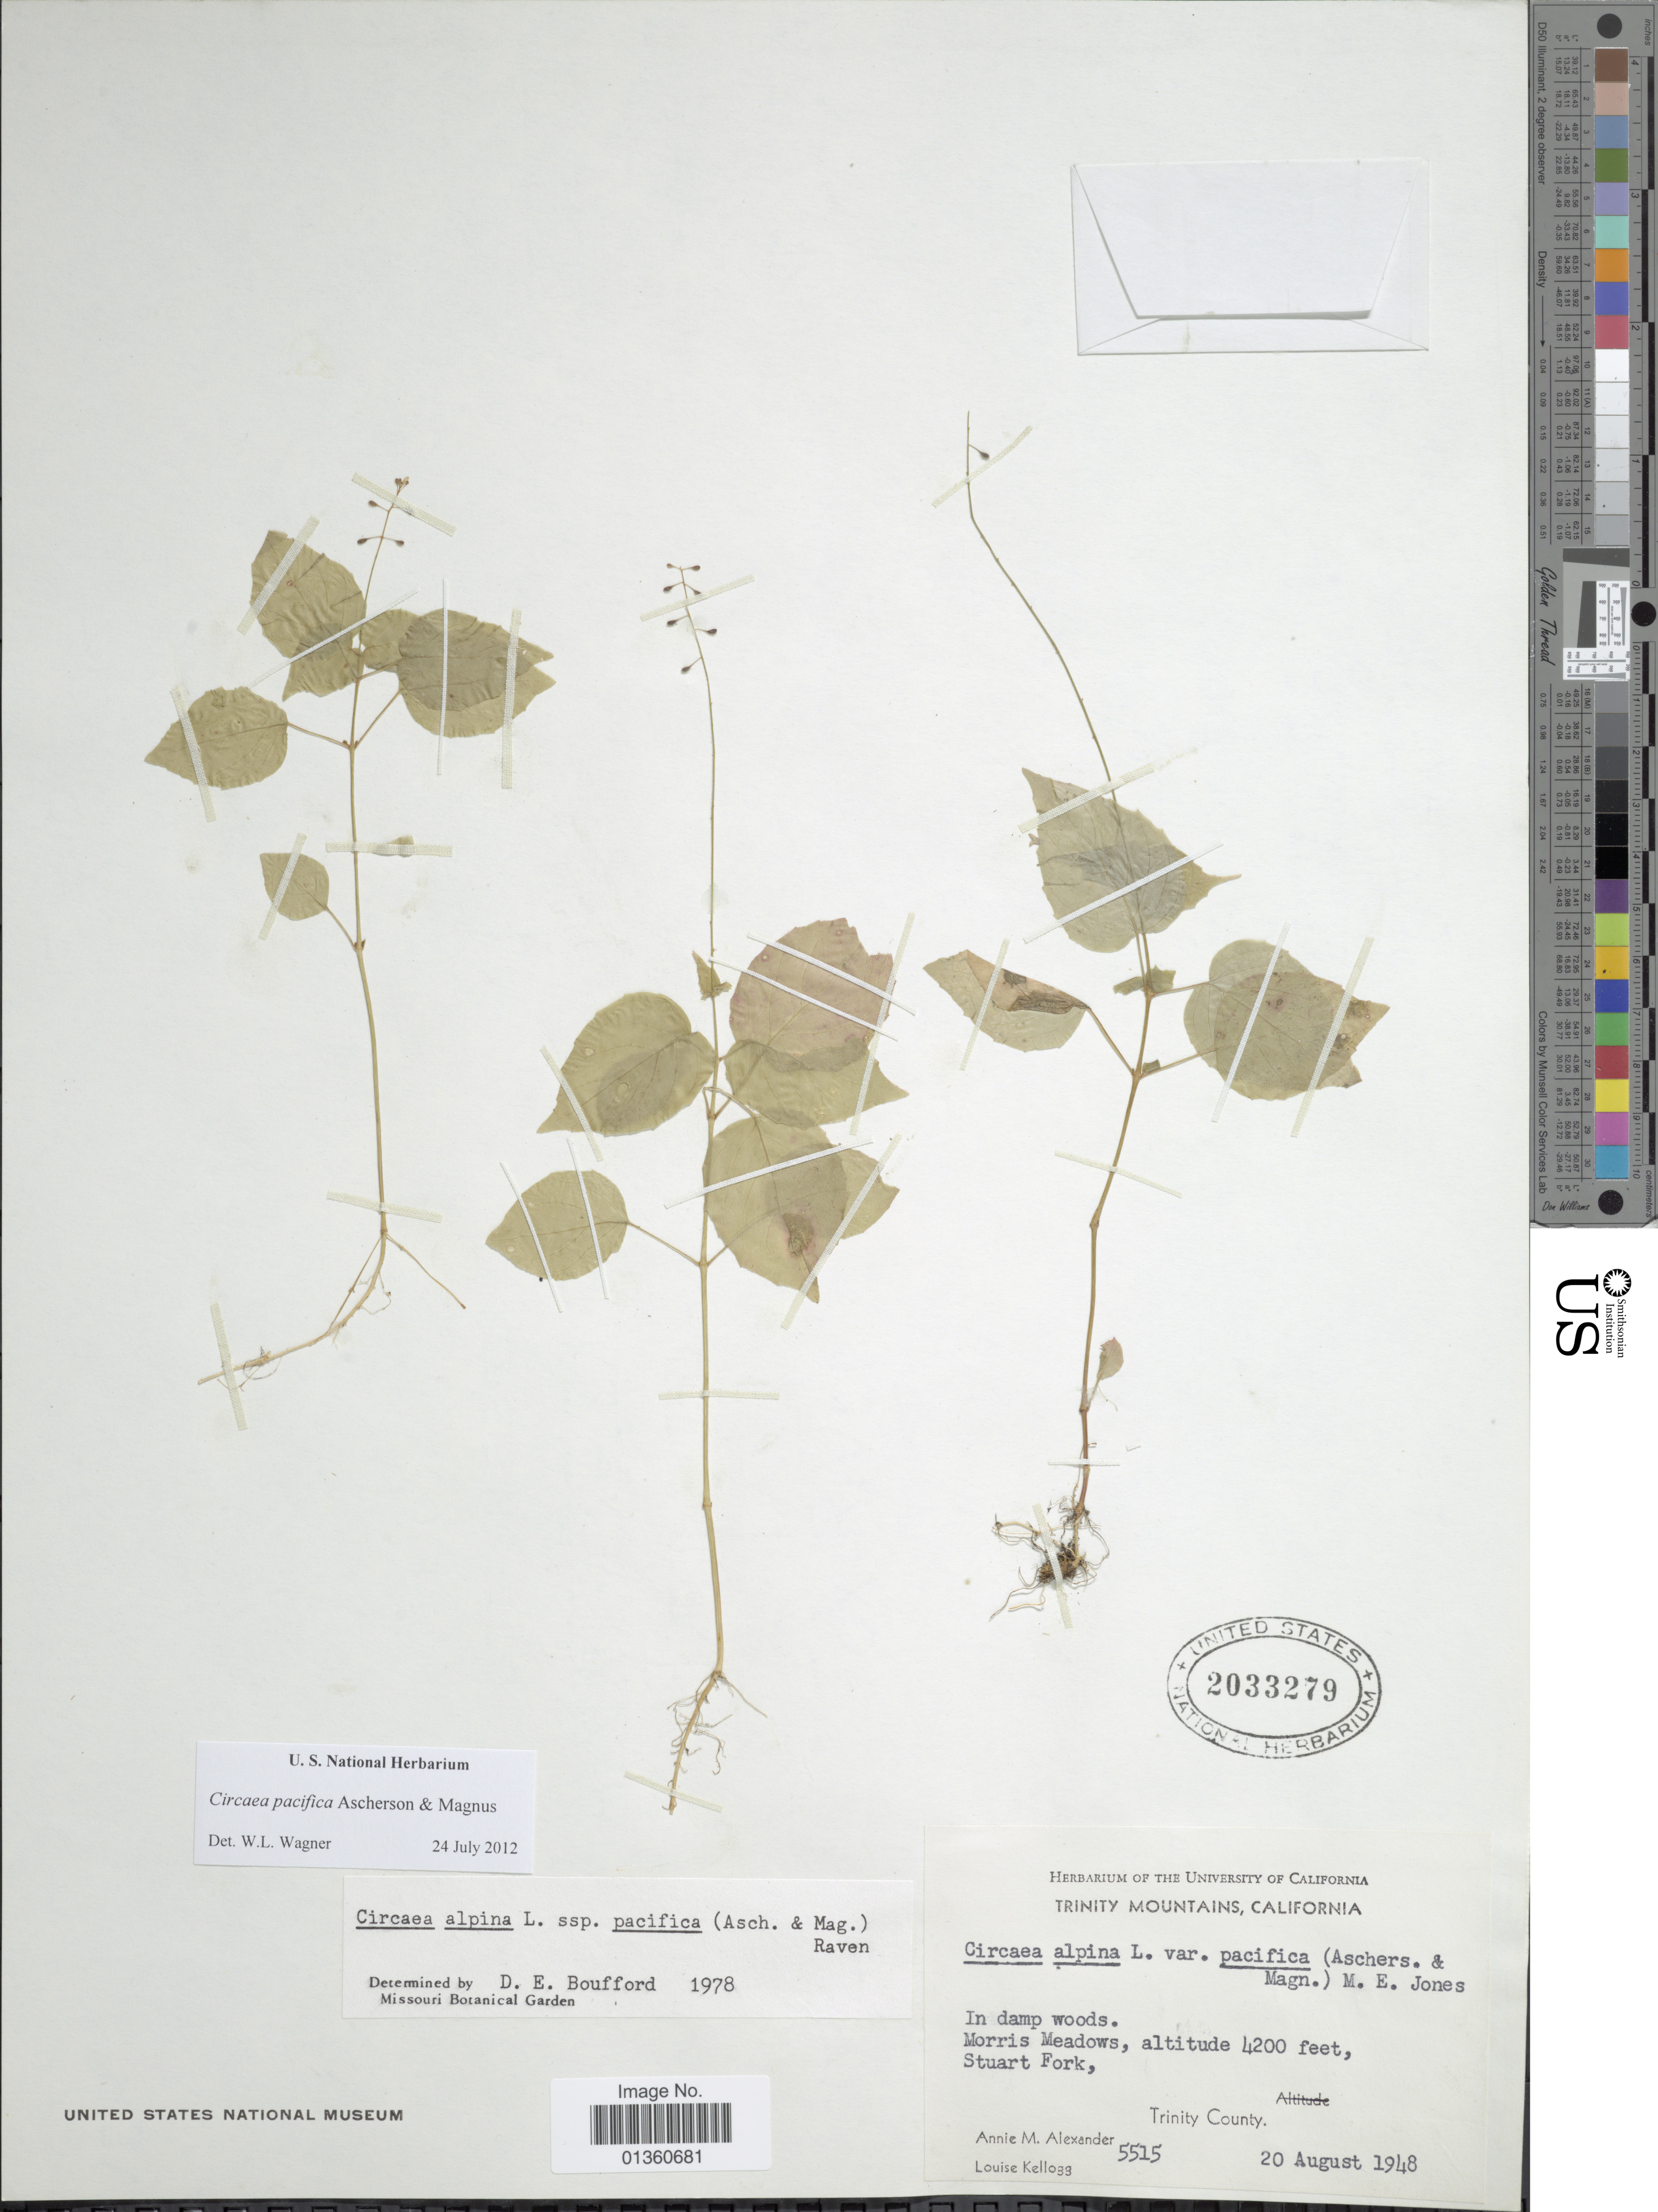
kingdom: Plantae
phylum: Tracheophyta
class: Magnoliopsida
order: Myrtales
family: Onagraceae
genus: Circaea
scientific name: Circaea pacifica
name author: Asch. & Magnus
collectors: A. M. Alexander & L. Kellogg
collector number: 5515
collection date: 1948-08-20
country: United States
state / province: California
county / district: Trinity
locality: Trinity Mountains. Morris Meadows, Stuart Fork, Trinity County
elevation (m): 1280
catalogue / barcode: US 2033279